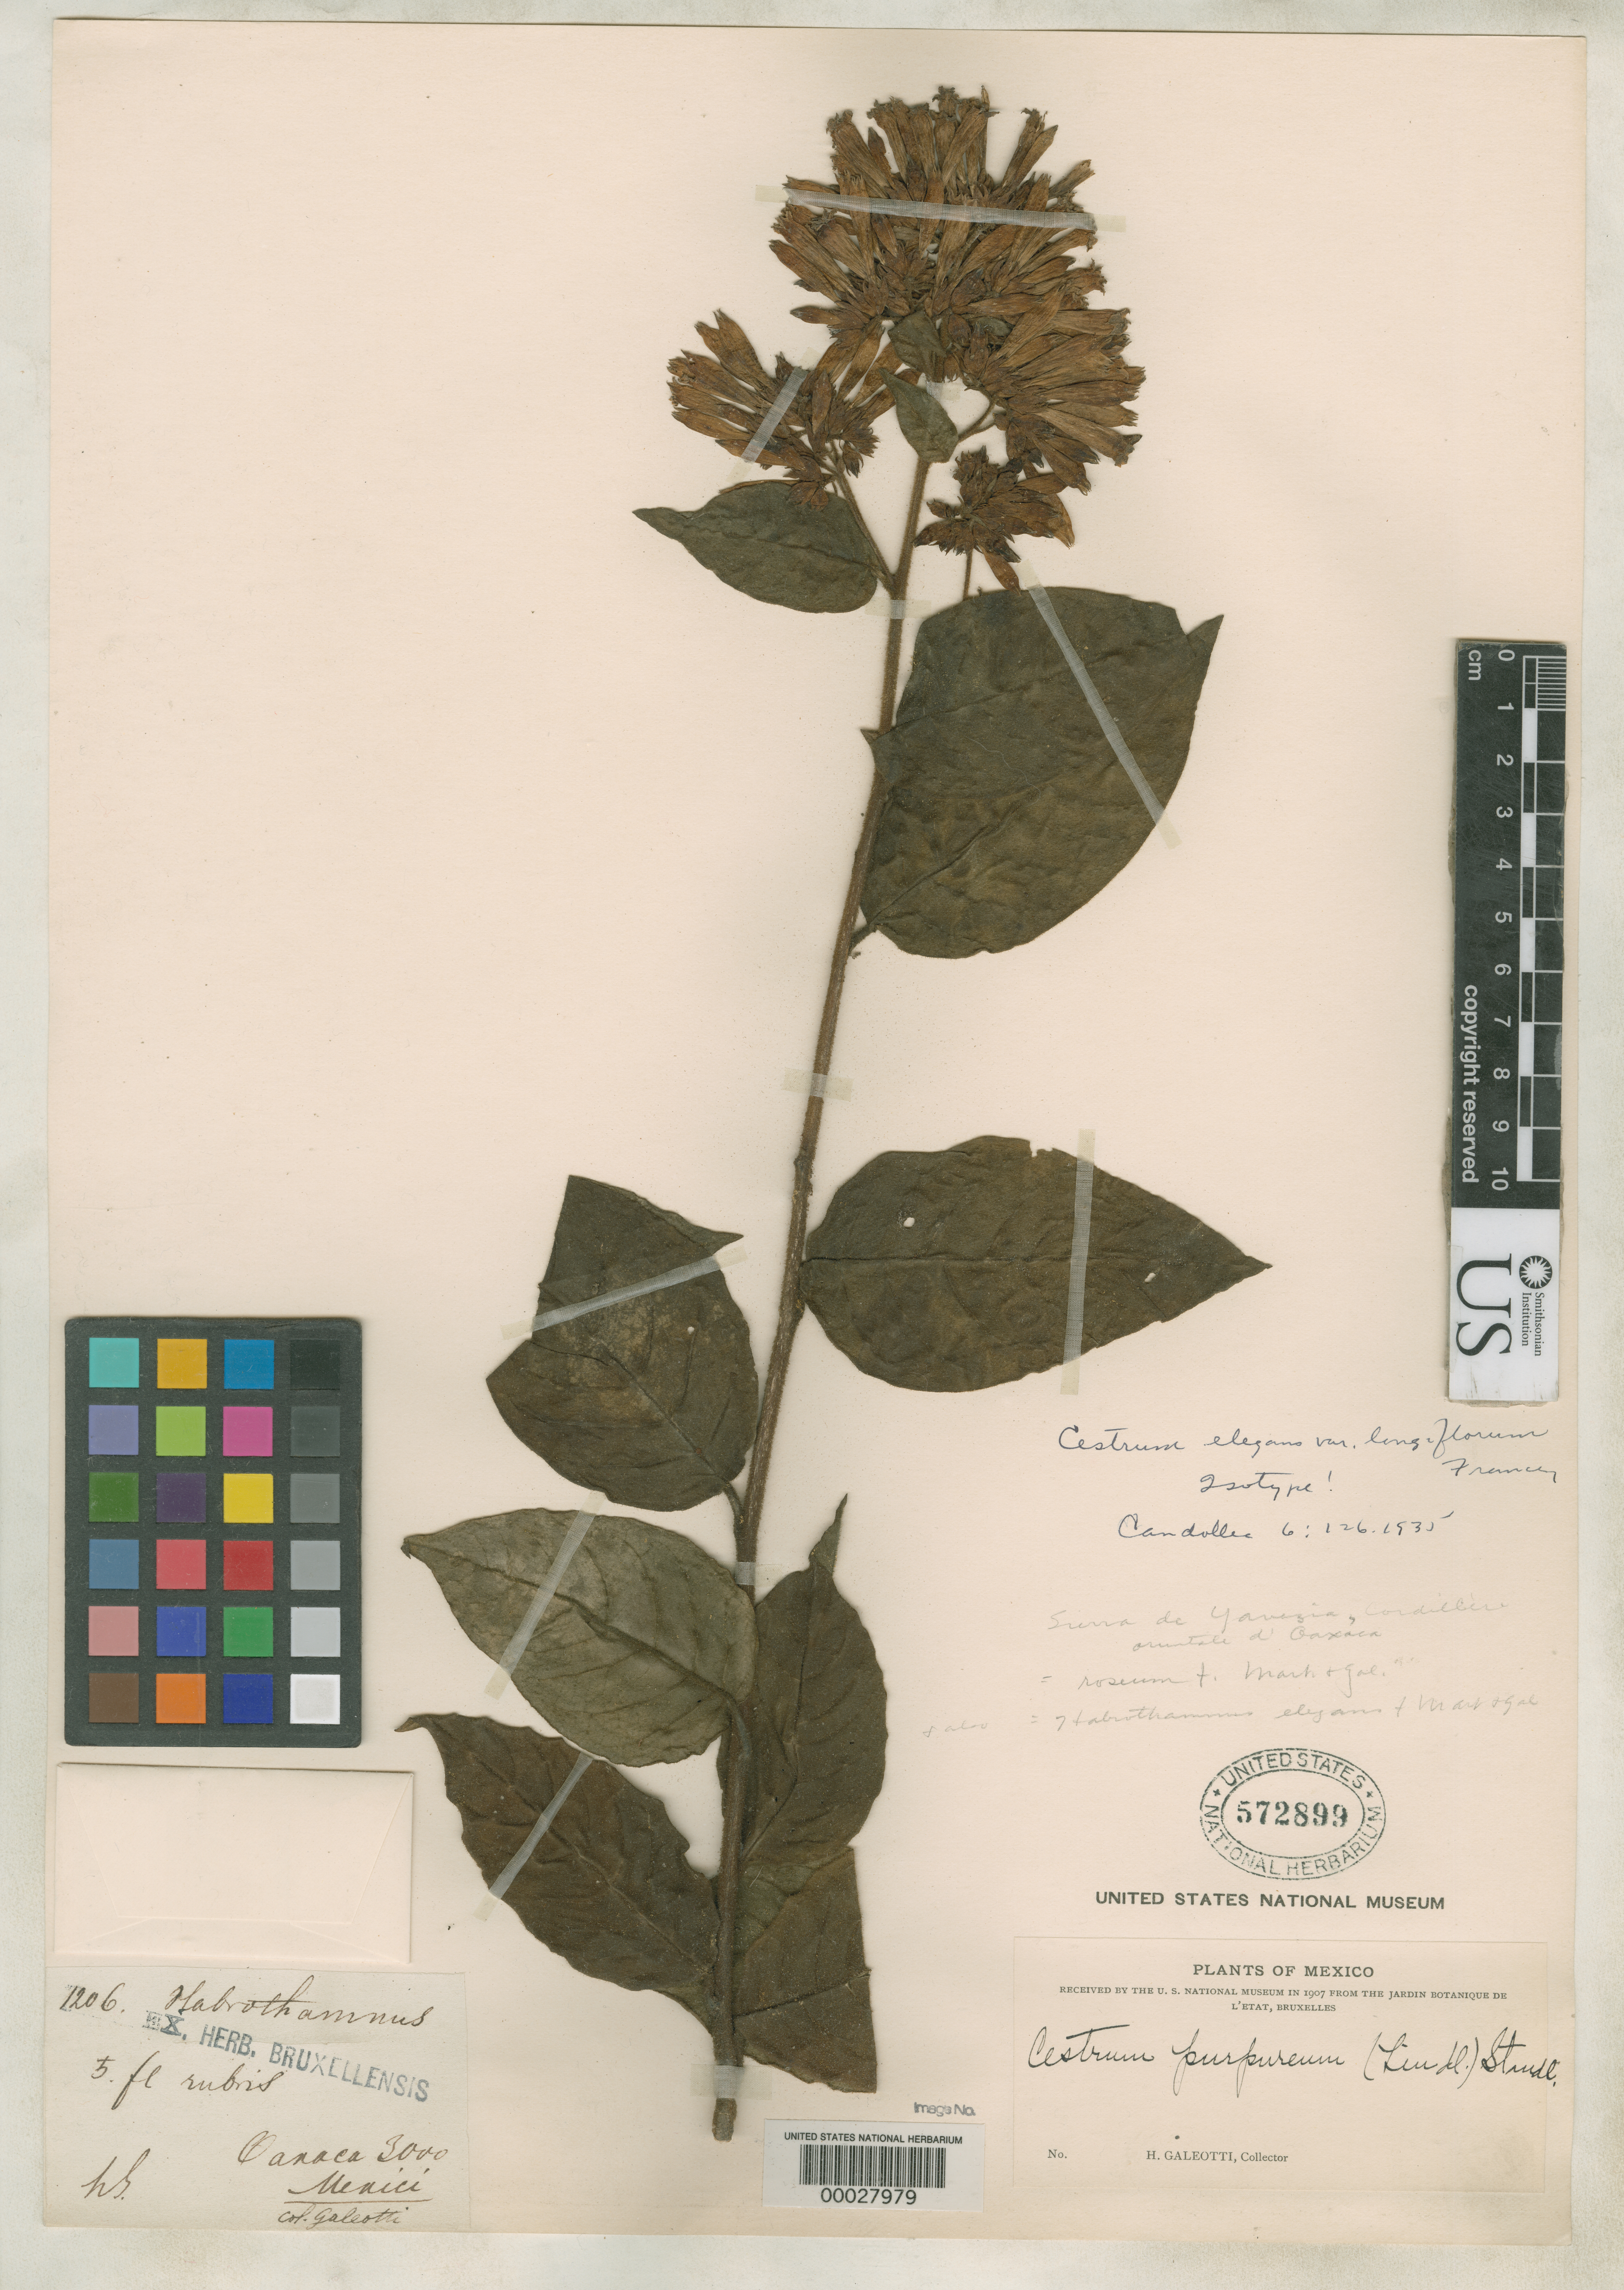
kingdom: Plantae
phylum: Tracheophyta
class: Magnoliopsida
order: Solanales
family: Solanaceae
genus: Cestrum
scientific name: Cestrum elegans var. longiflorum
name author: Francey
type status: Isotype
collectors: H. G. Galeotti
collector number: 1206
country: Mexico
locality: E of Monserrat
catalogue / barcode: US 572899